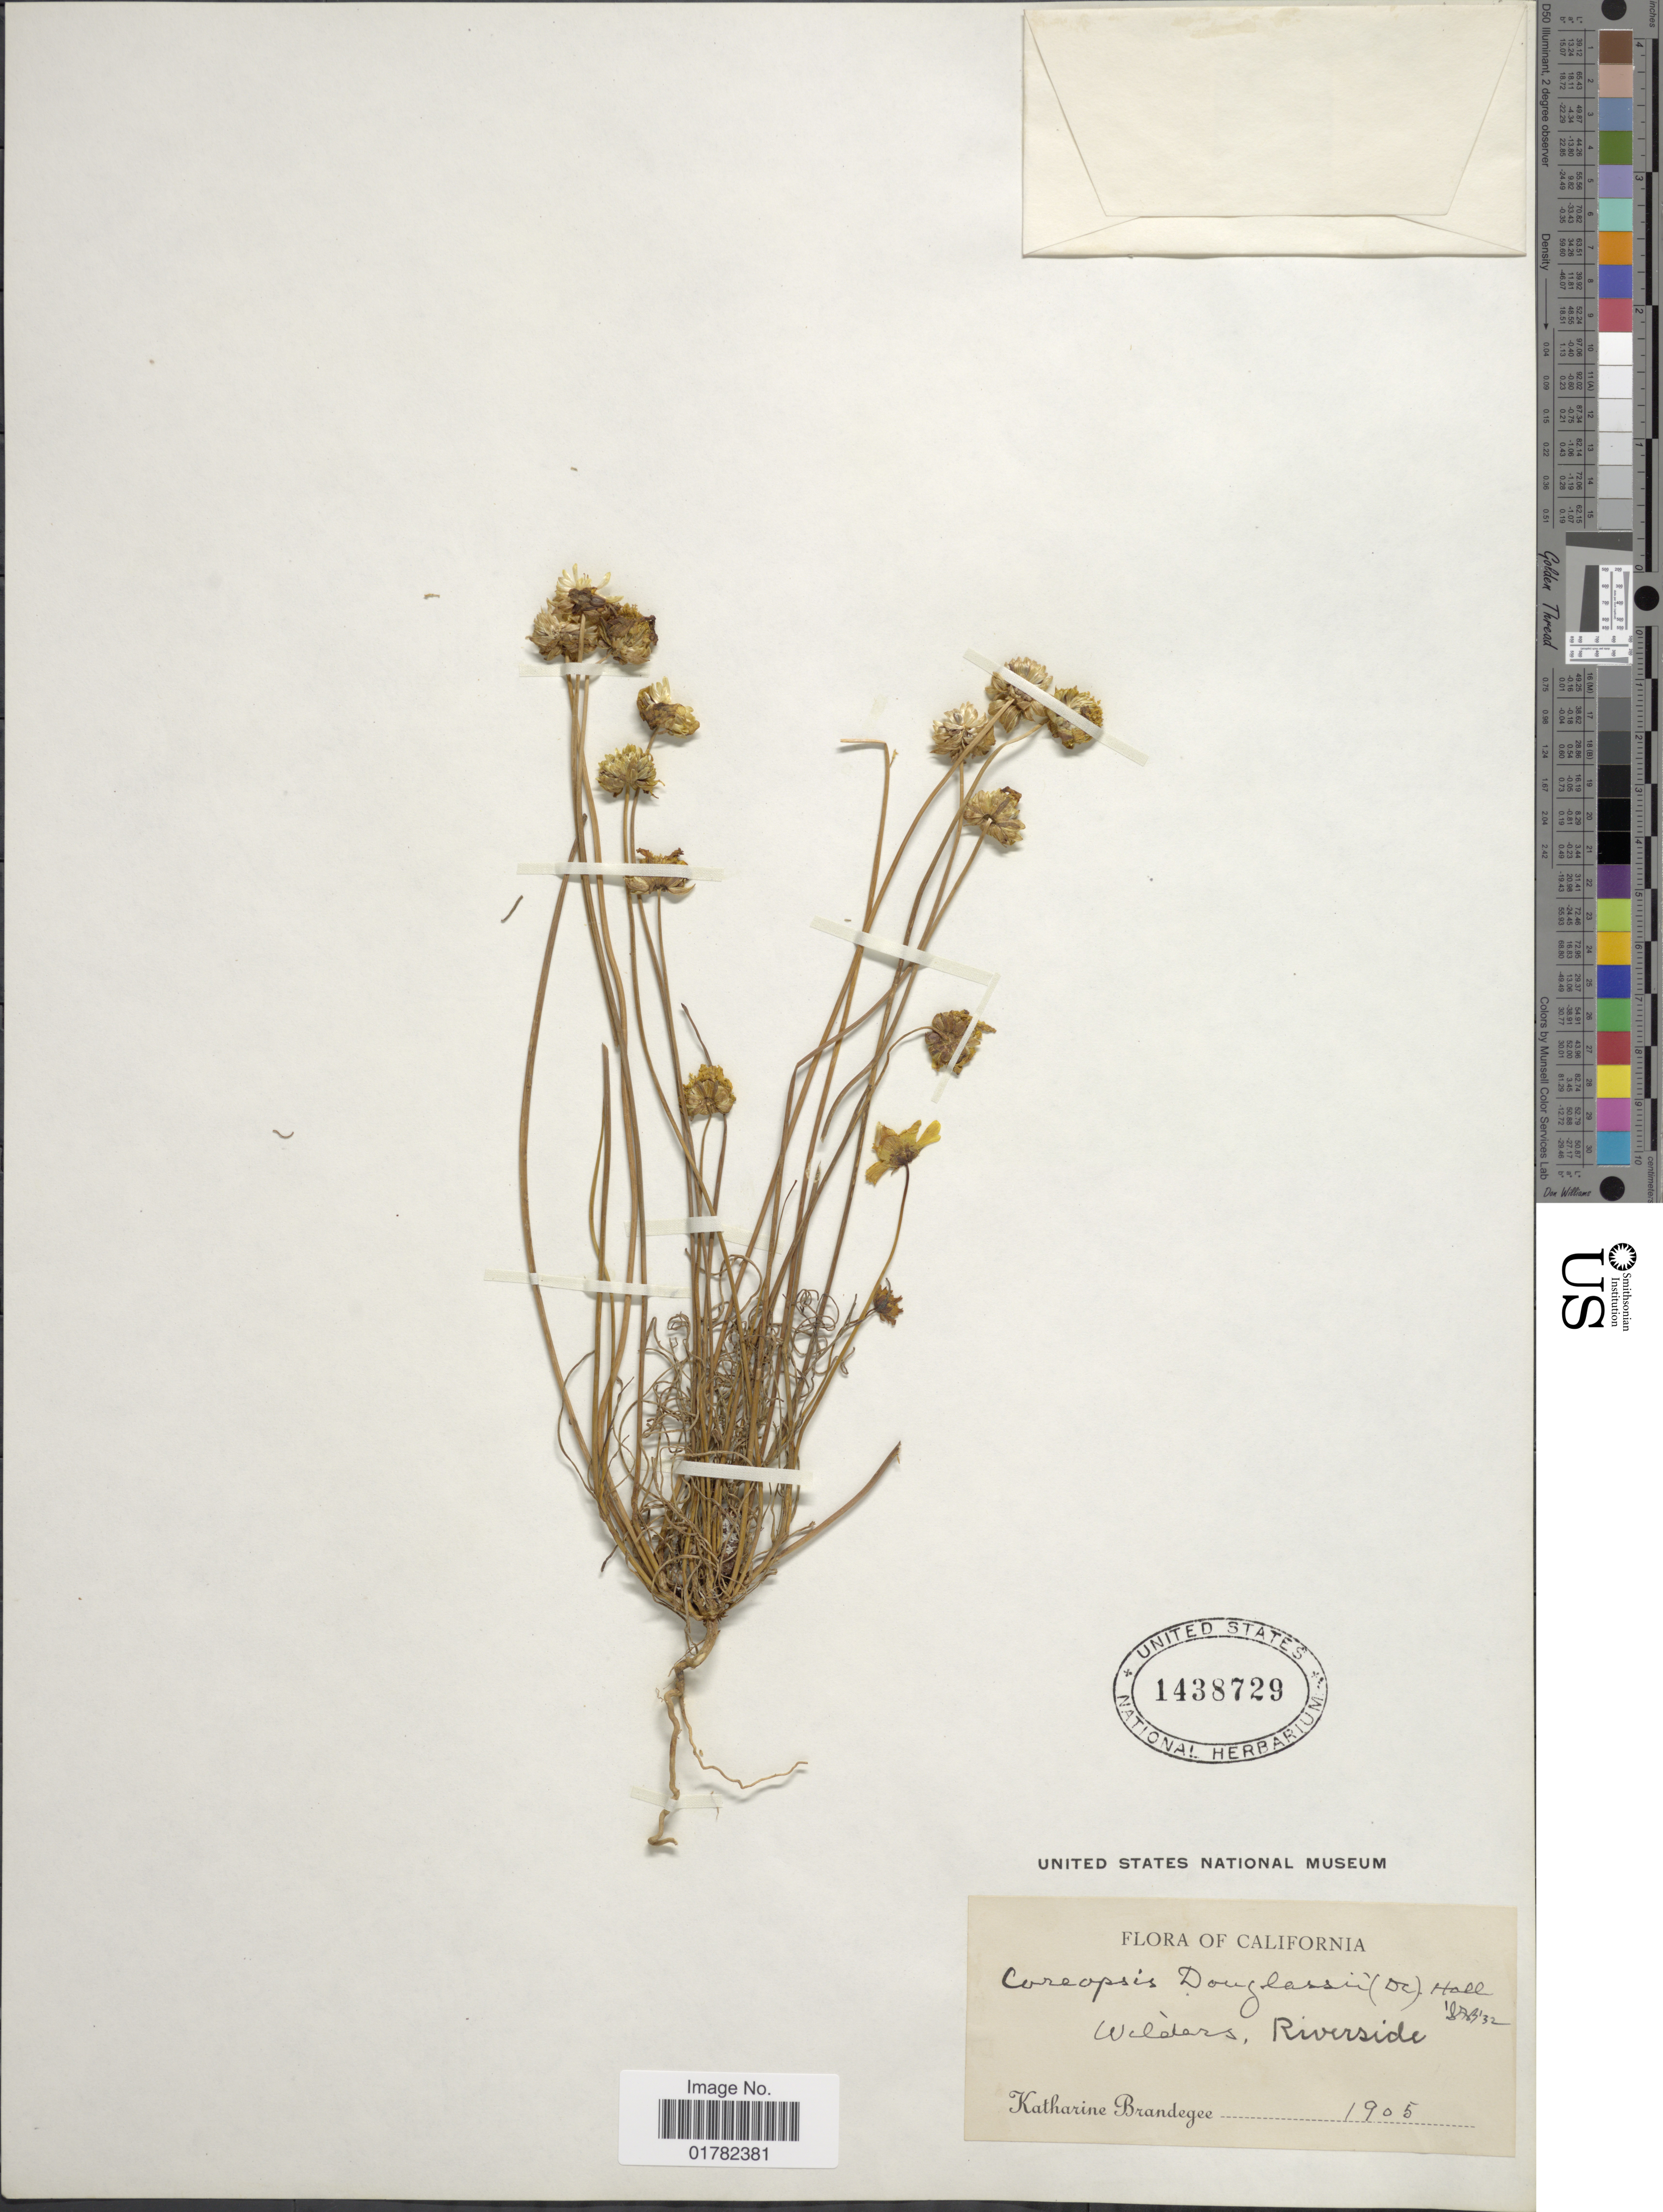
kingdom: Plantae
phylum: Tracheophyta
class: Magnoliopsida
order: Asterales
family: Asteraceae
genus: Coreopsis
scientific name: Coreopsis douglasii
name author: (DC.) H.M. Hall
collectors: M. K. Brandegee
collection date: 1905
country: United States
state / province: California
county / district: Riverside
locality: Wilders, Riverside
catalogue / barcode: US 1438729